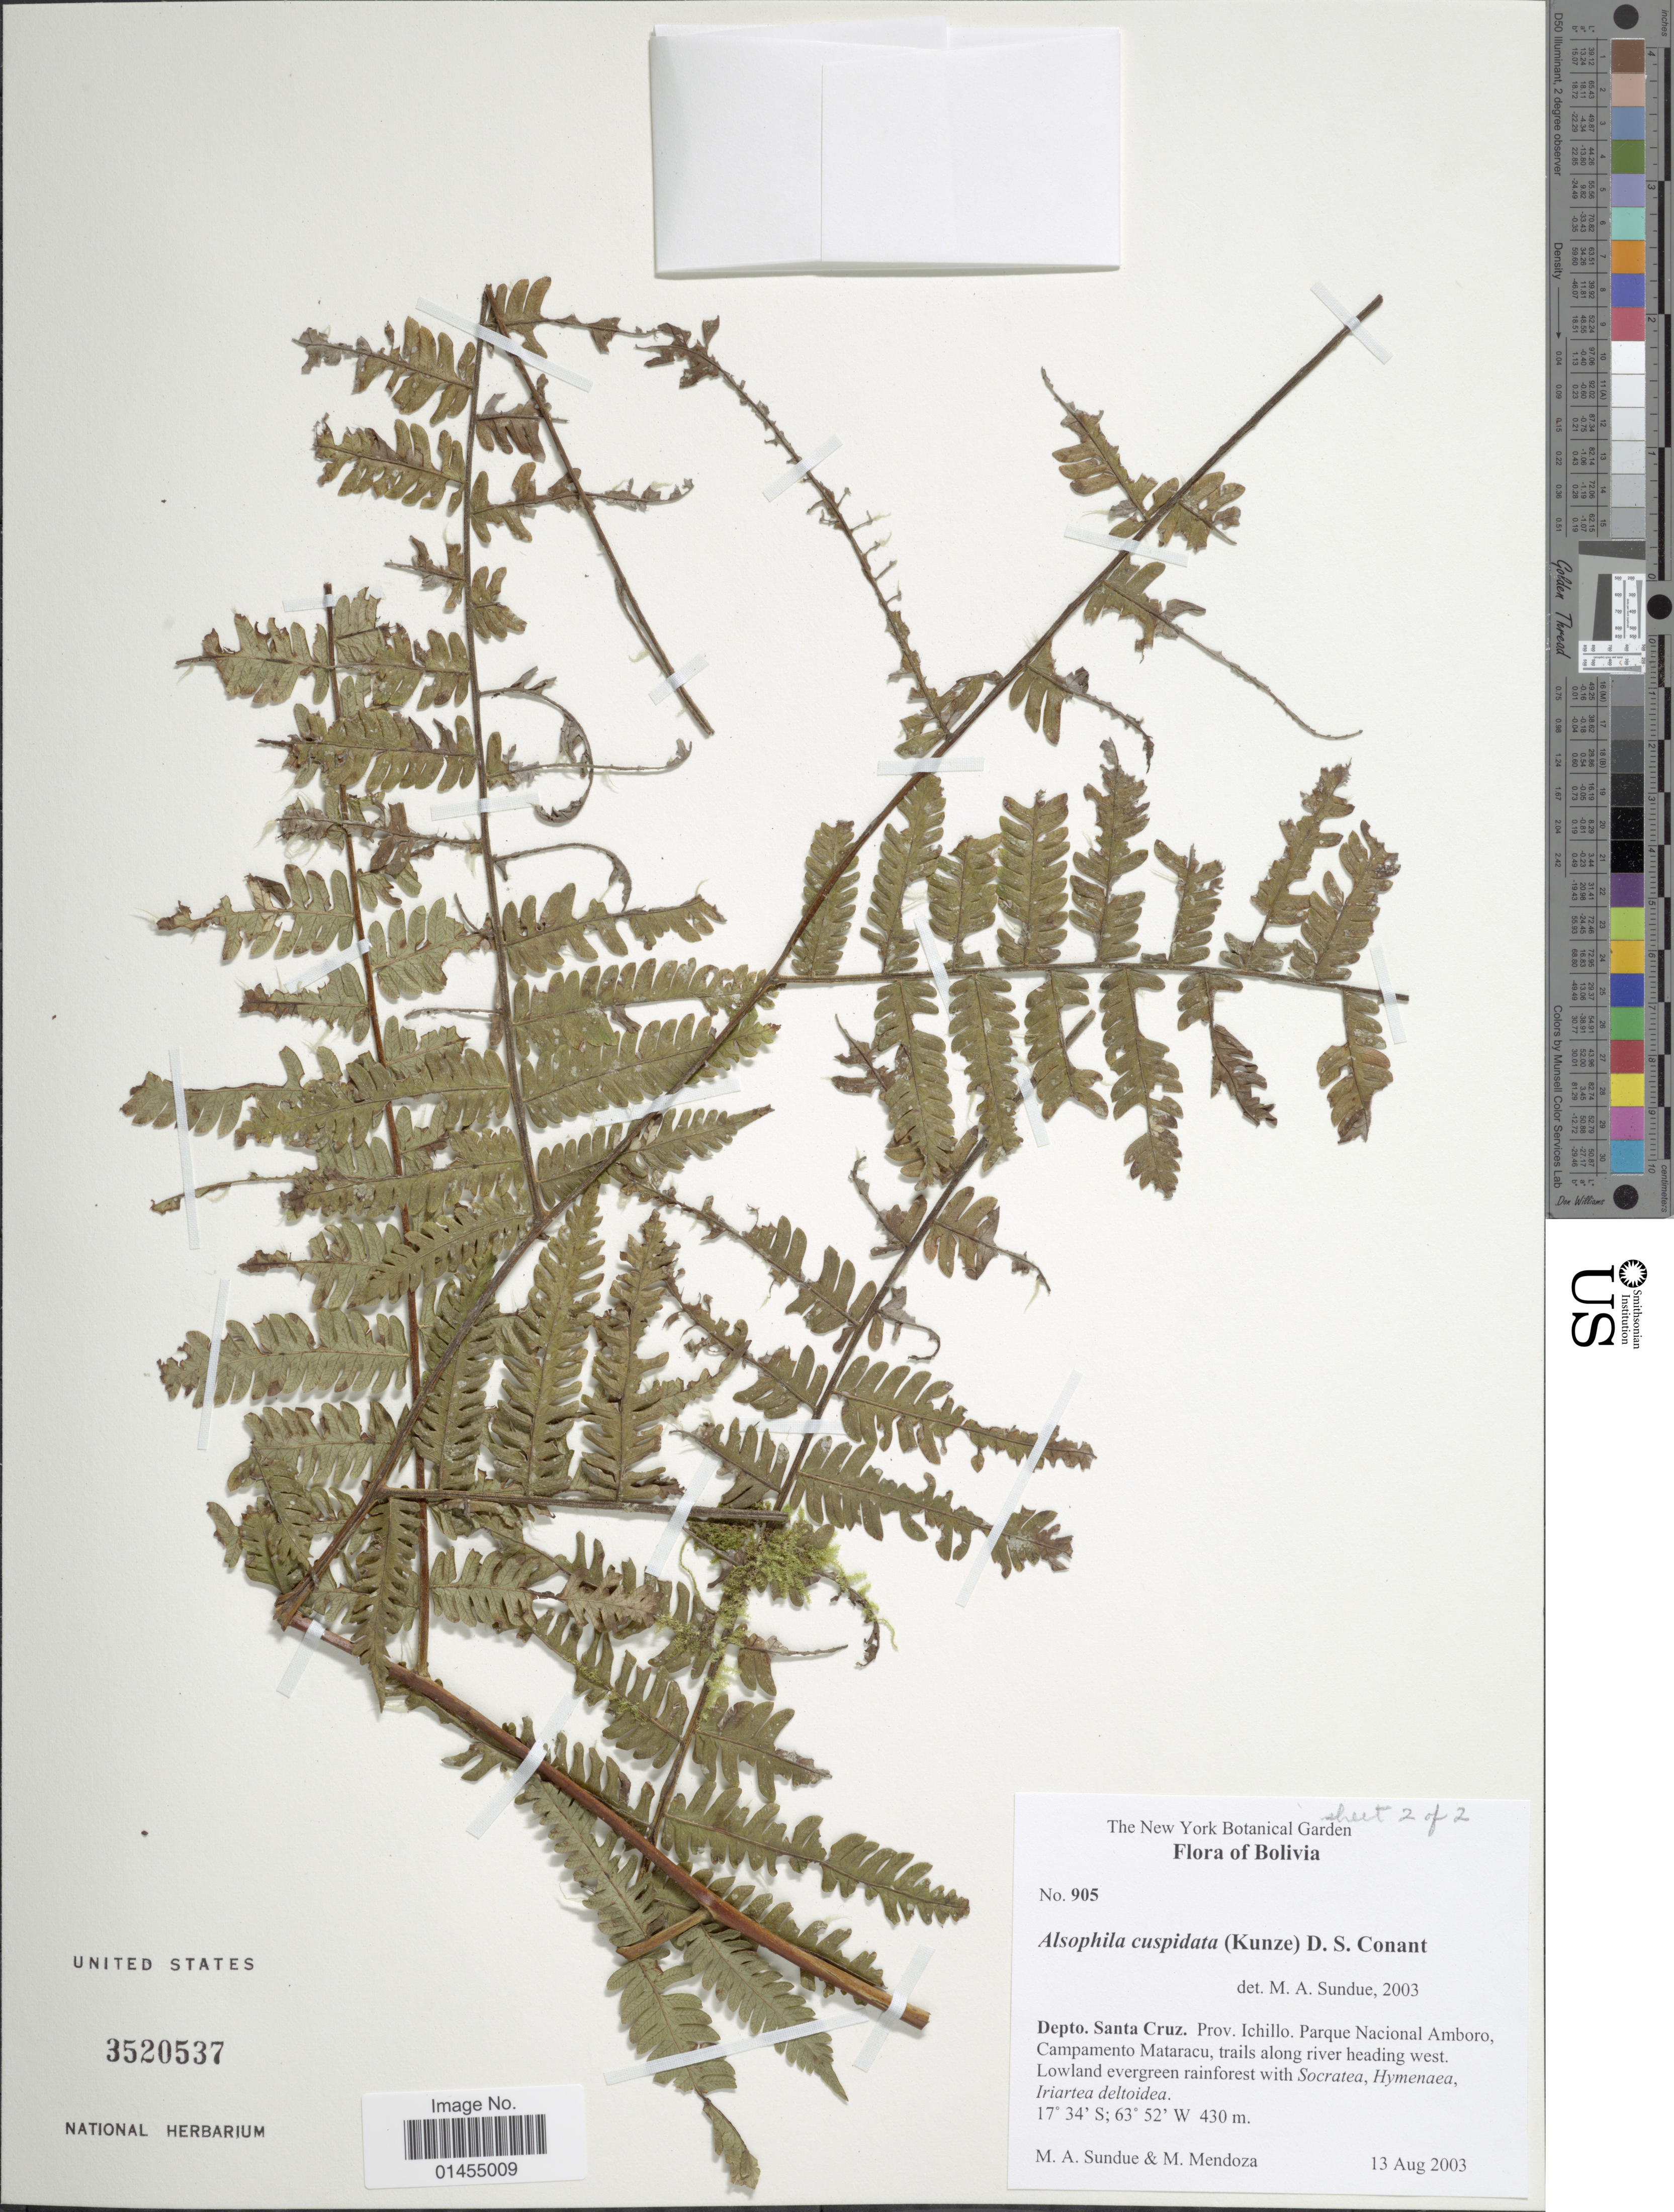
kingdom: Plantae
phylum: Tracheophyta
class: Polypodiopsida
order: Cyatheales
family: Cyatheaceae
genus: Alsophila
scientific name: Alsophila cuspidata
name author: (Kunze) D.S. Conant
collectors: M. Sundue & M. Mendoza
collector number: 905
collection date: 2003-08-13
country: Bolivia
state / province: Santa Cruz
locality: Prov. Ichillo. Parque Nacional Amboro, Campamento Mataracu, trails along river heading west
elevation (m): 430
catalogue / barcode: US 3520537